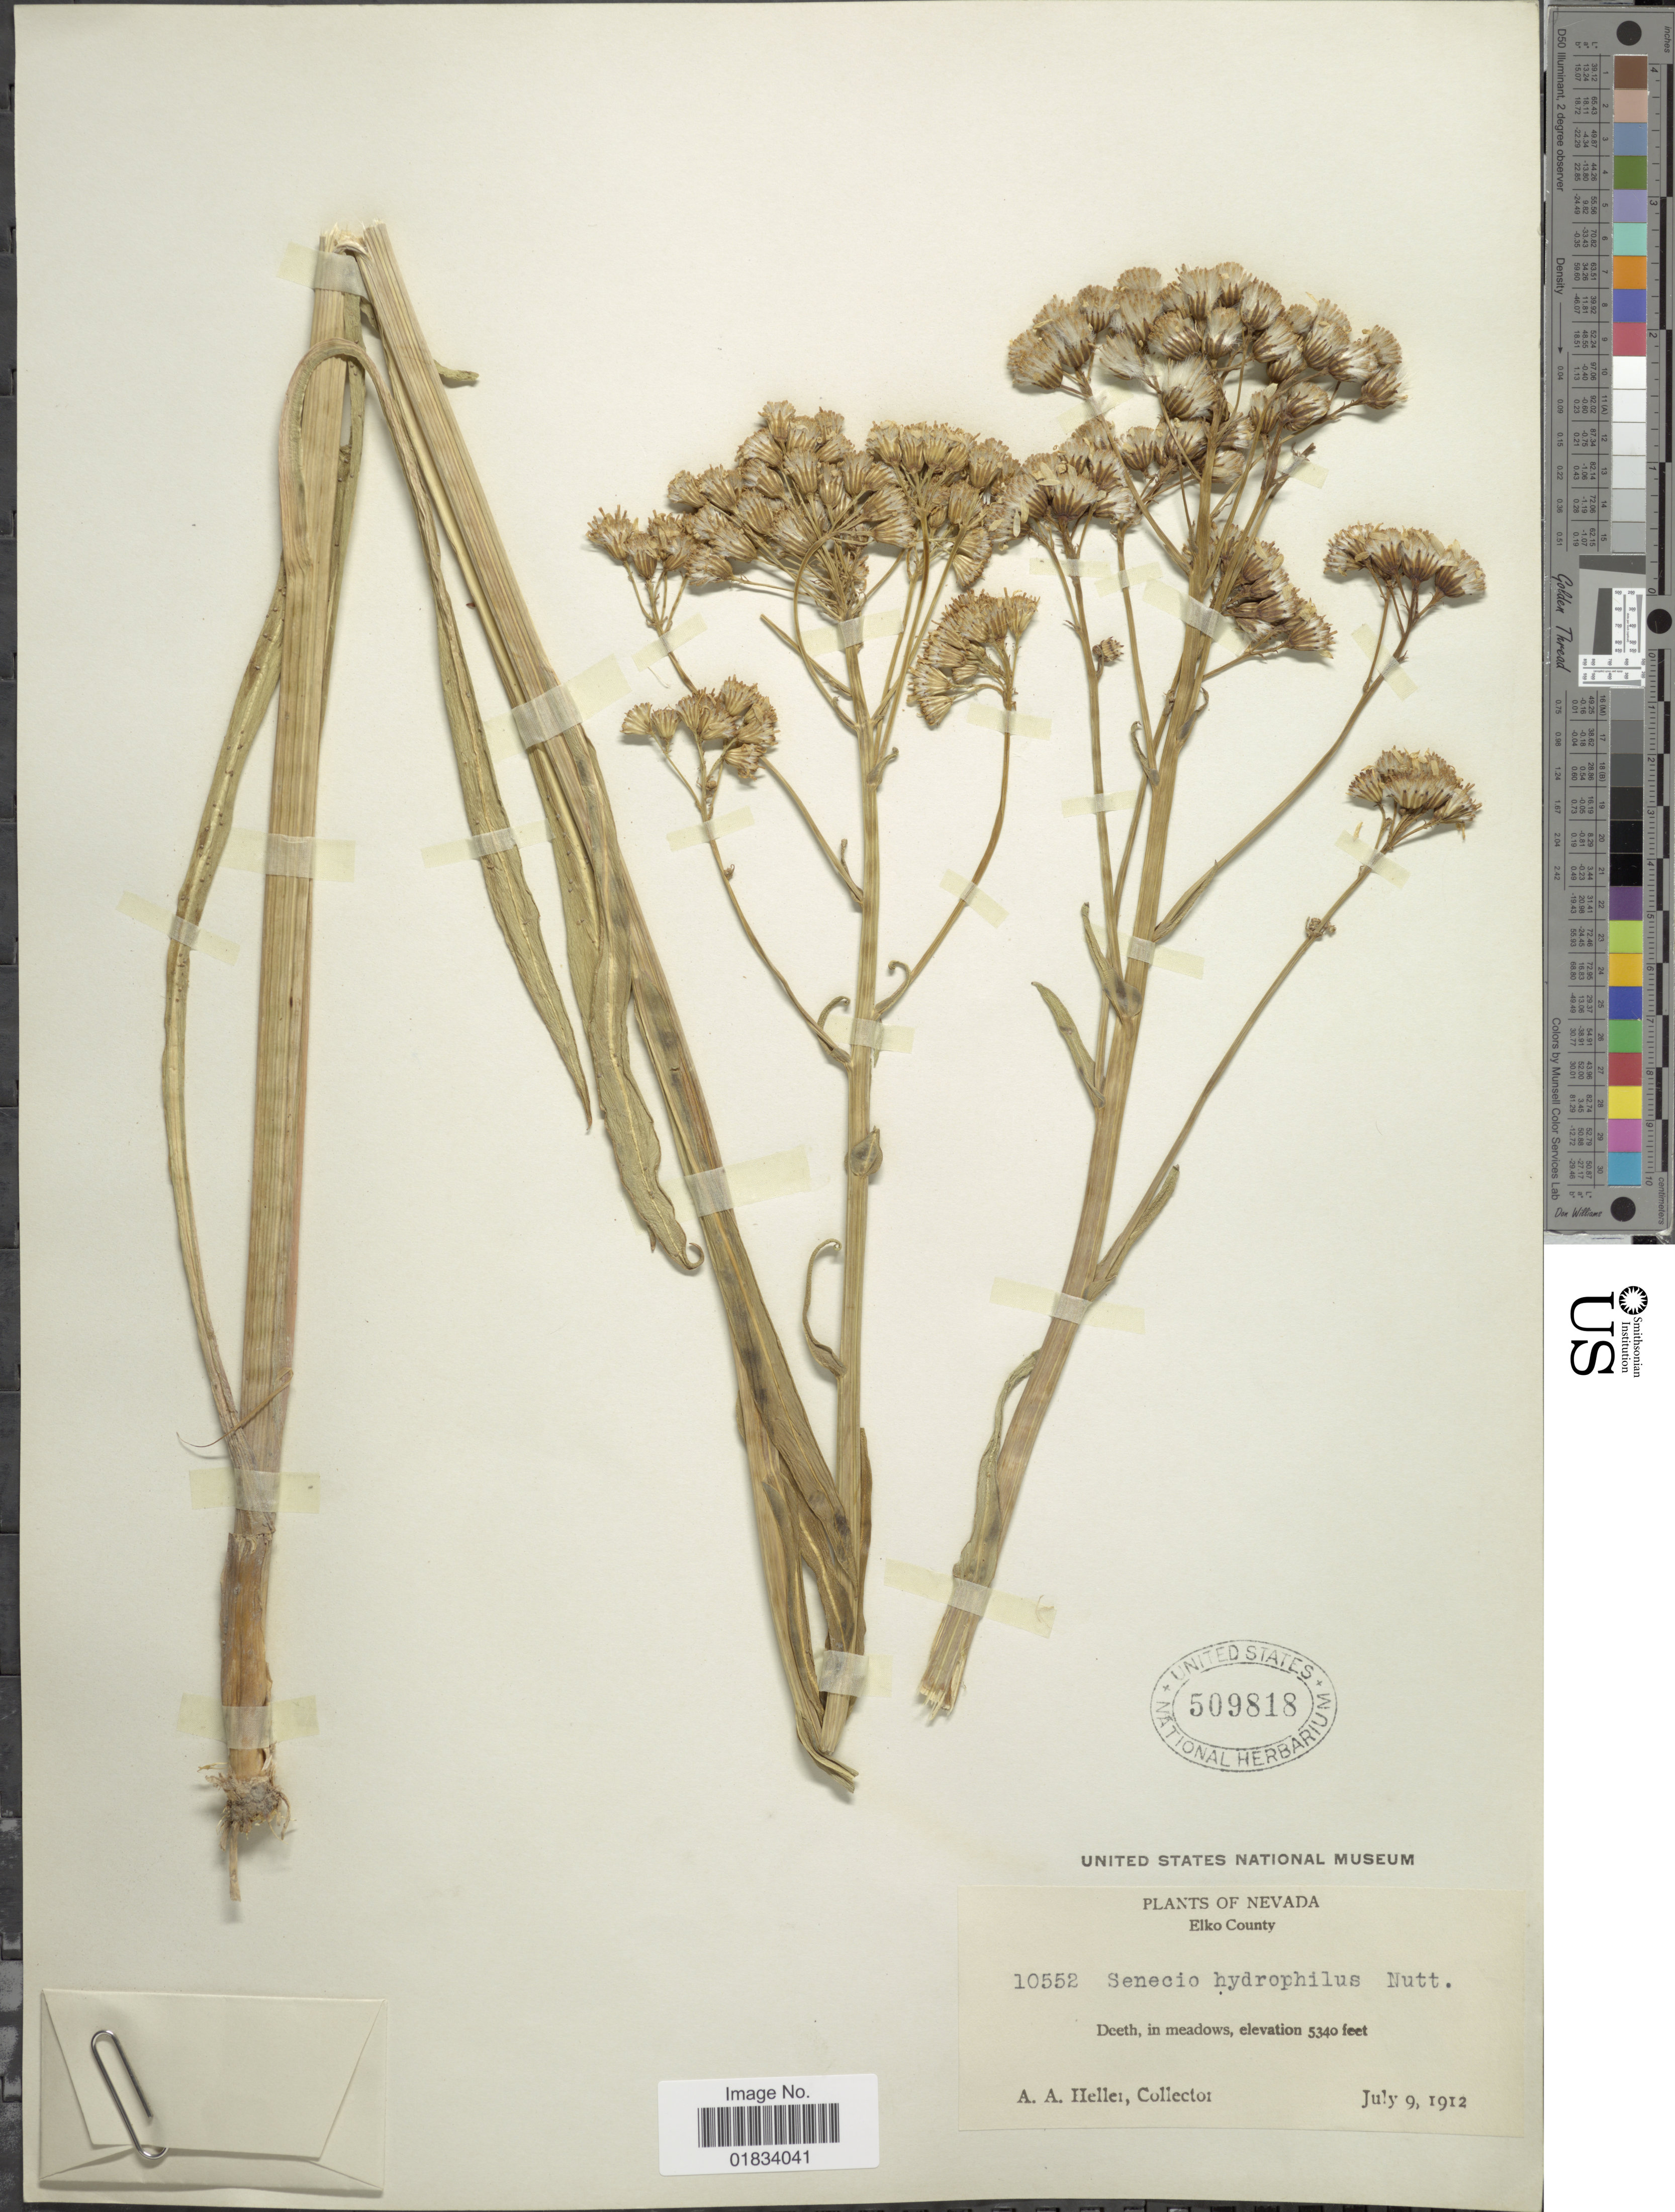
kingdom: Plantae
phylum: Tracheophyta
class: Magnoliopsida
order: Asterales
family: Asteraceae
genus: Senecio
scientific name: Senecio hydrophilus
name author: Nutt.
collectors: A. A. Heller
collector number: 10552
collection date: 1912-07-09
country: United States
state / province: Nevada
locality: Elko County, Deeth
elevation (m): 1628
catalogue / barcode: US 509818